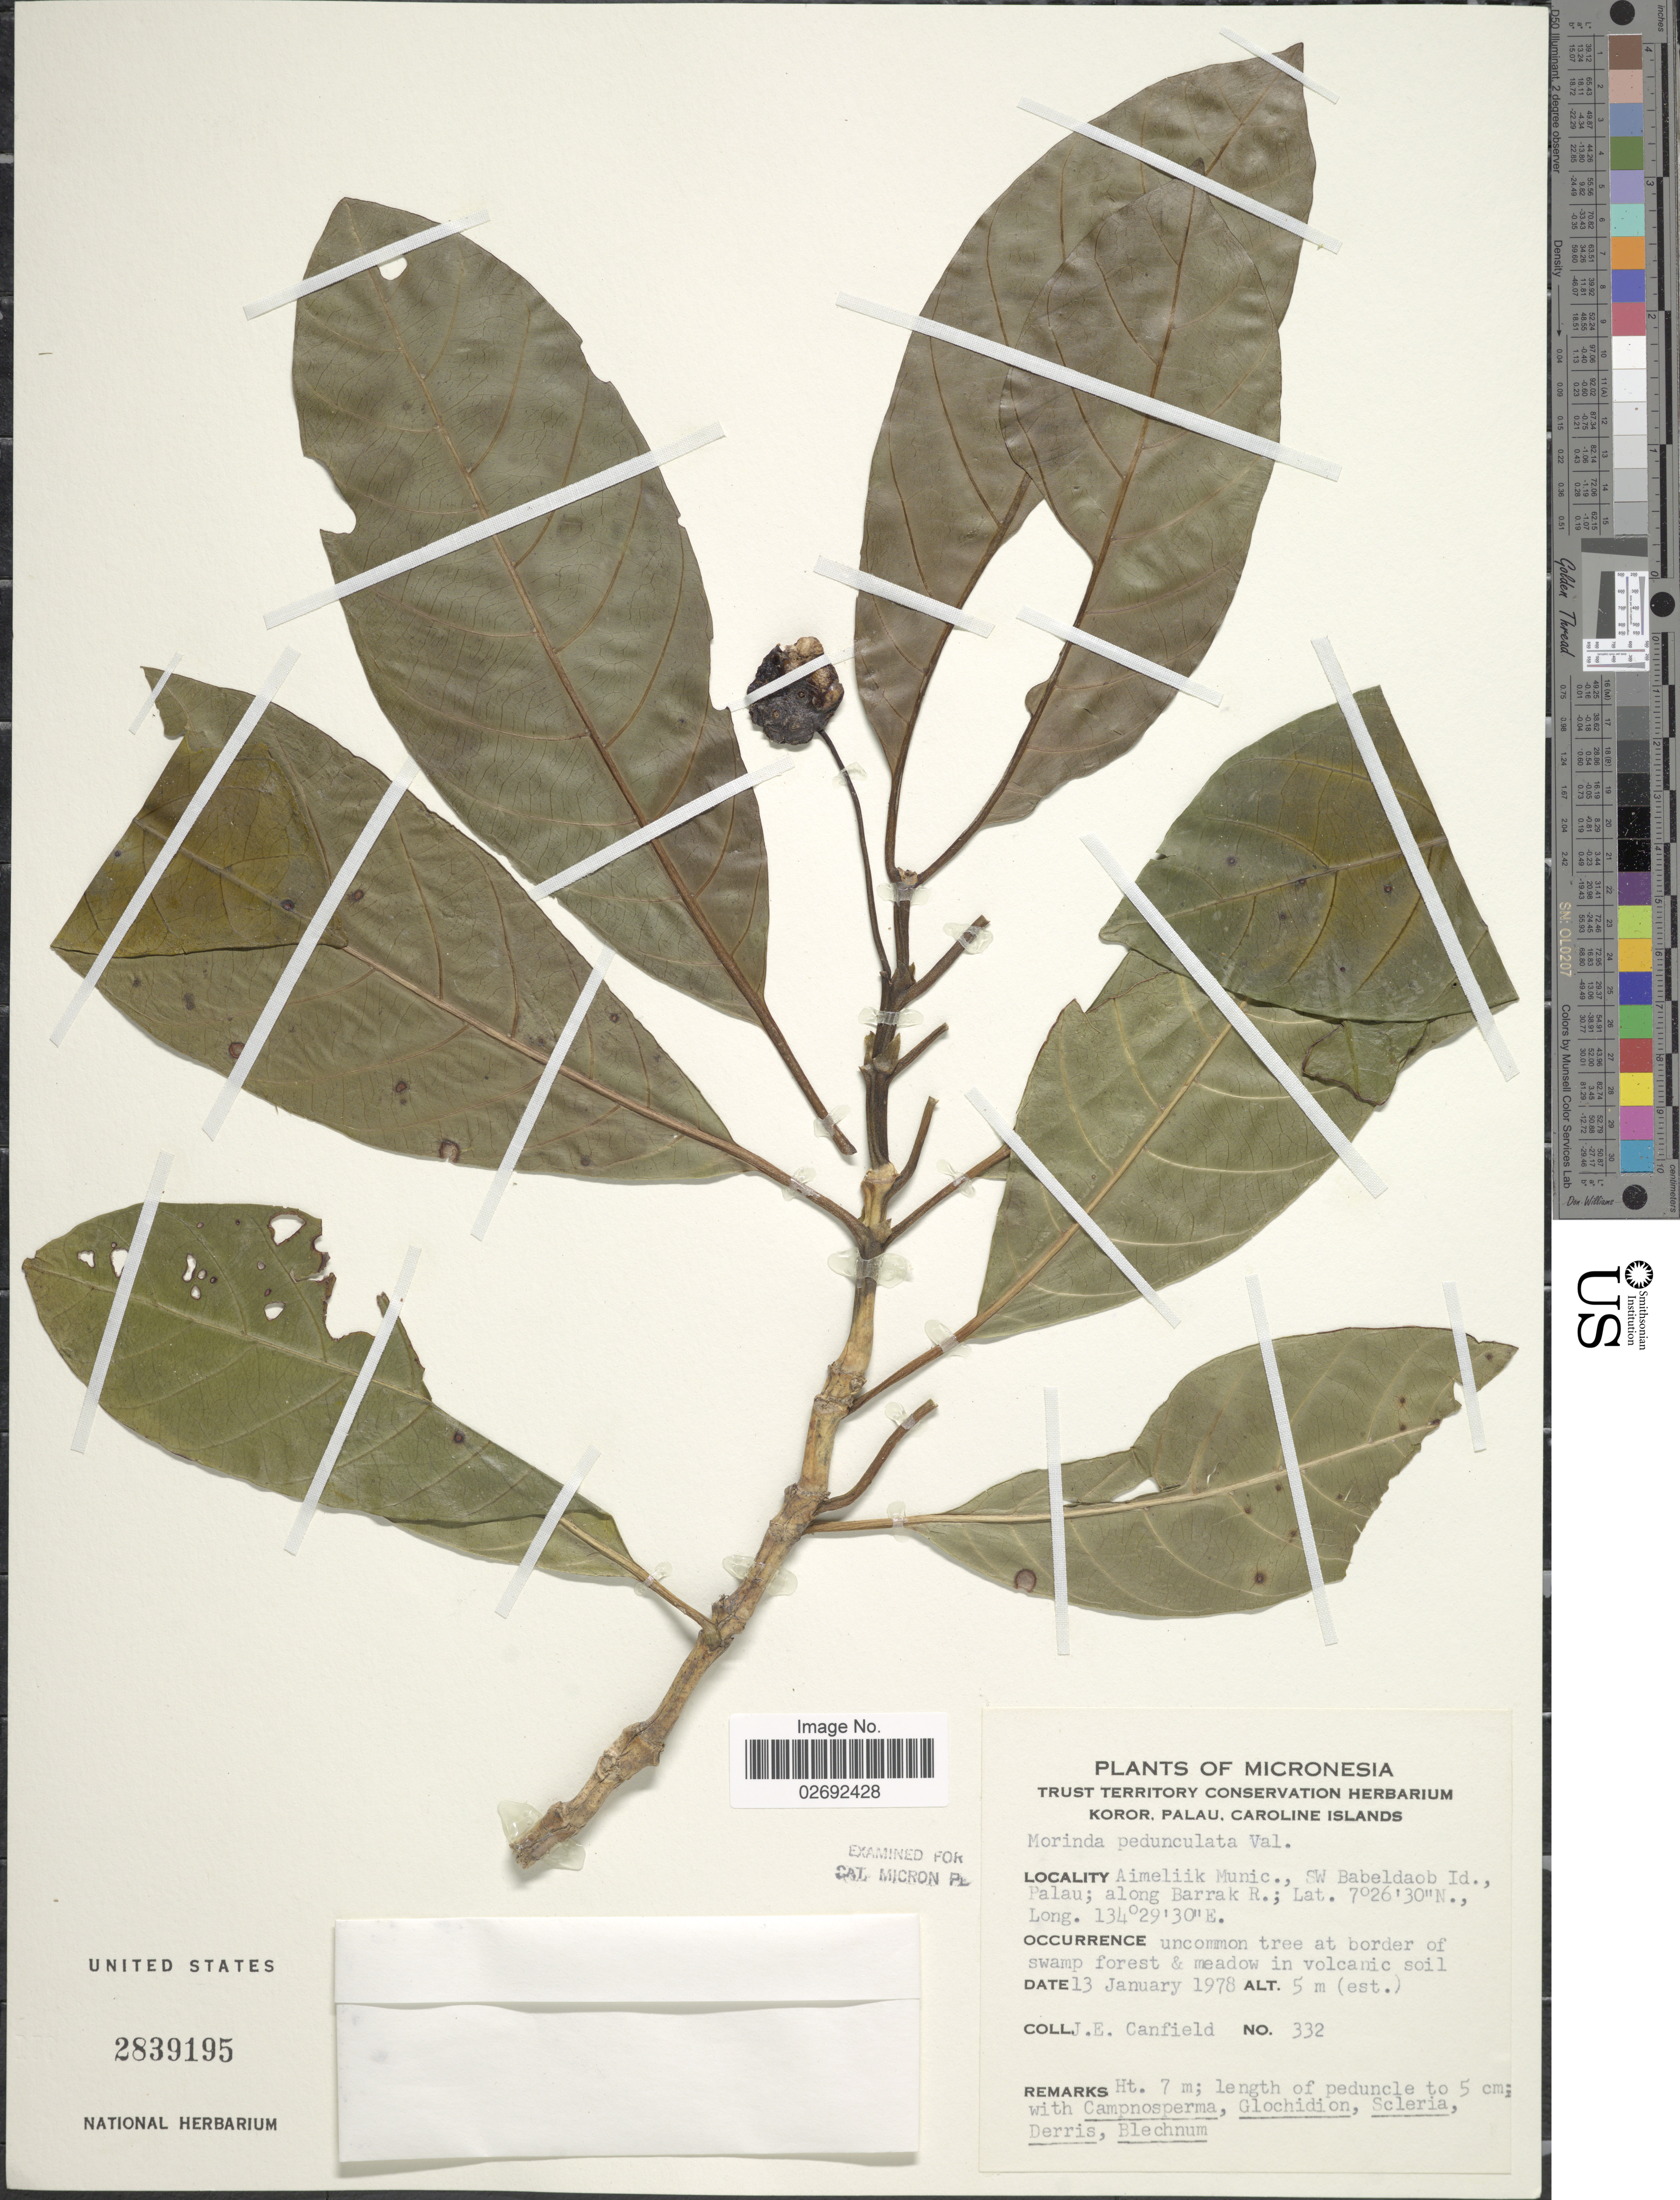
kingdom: Plantae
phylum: Tracheophyta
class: Magnoliopsida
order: Gentianales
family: Rubiaceae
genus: Morinda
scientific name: Morinda pedunculata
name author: Valeton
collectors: J. E. Canfield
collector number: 332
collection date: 1978-01-13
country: Palau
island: Babeldaob [Babelthuap]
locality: Micronesia. Aimeliik Munic., SW Babeldaob Is., Palau; along Barrak R.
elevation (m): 5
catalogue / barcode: US 2839195